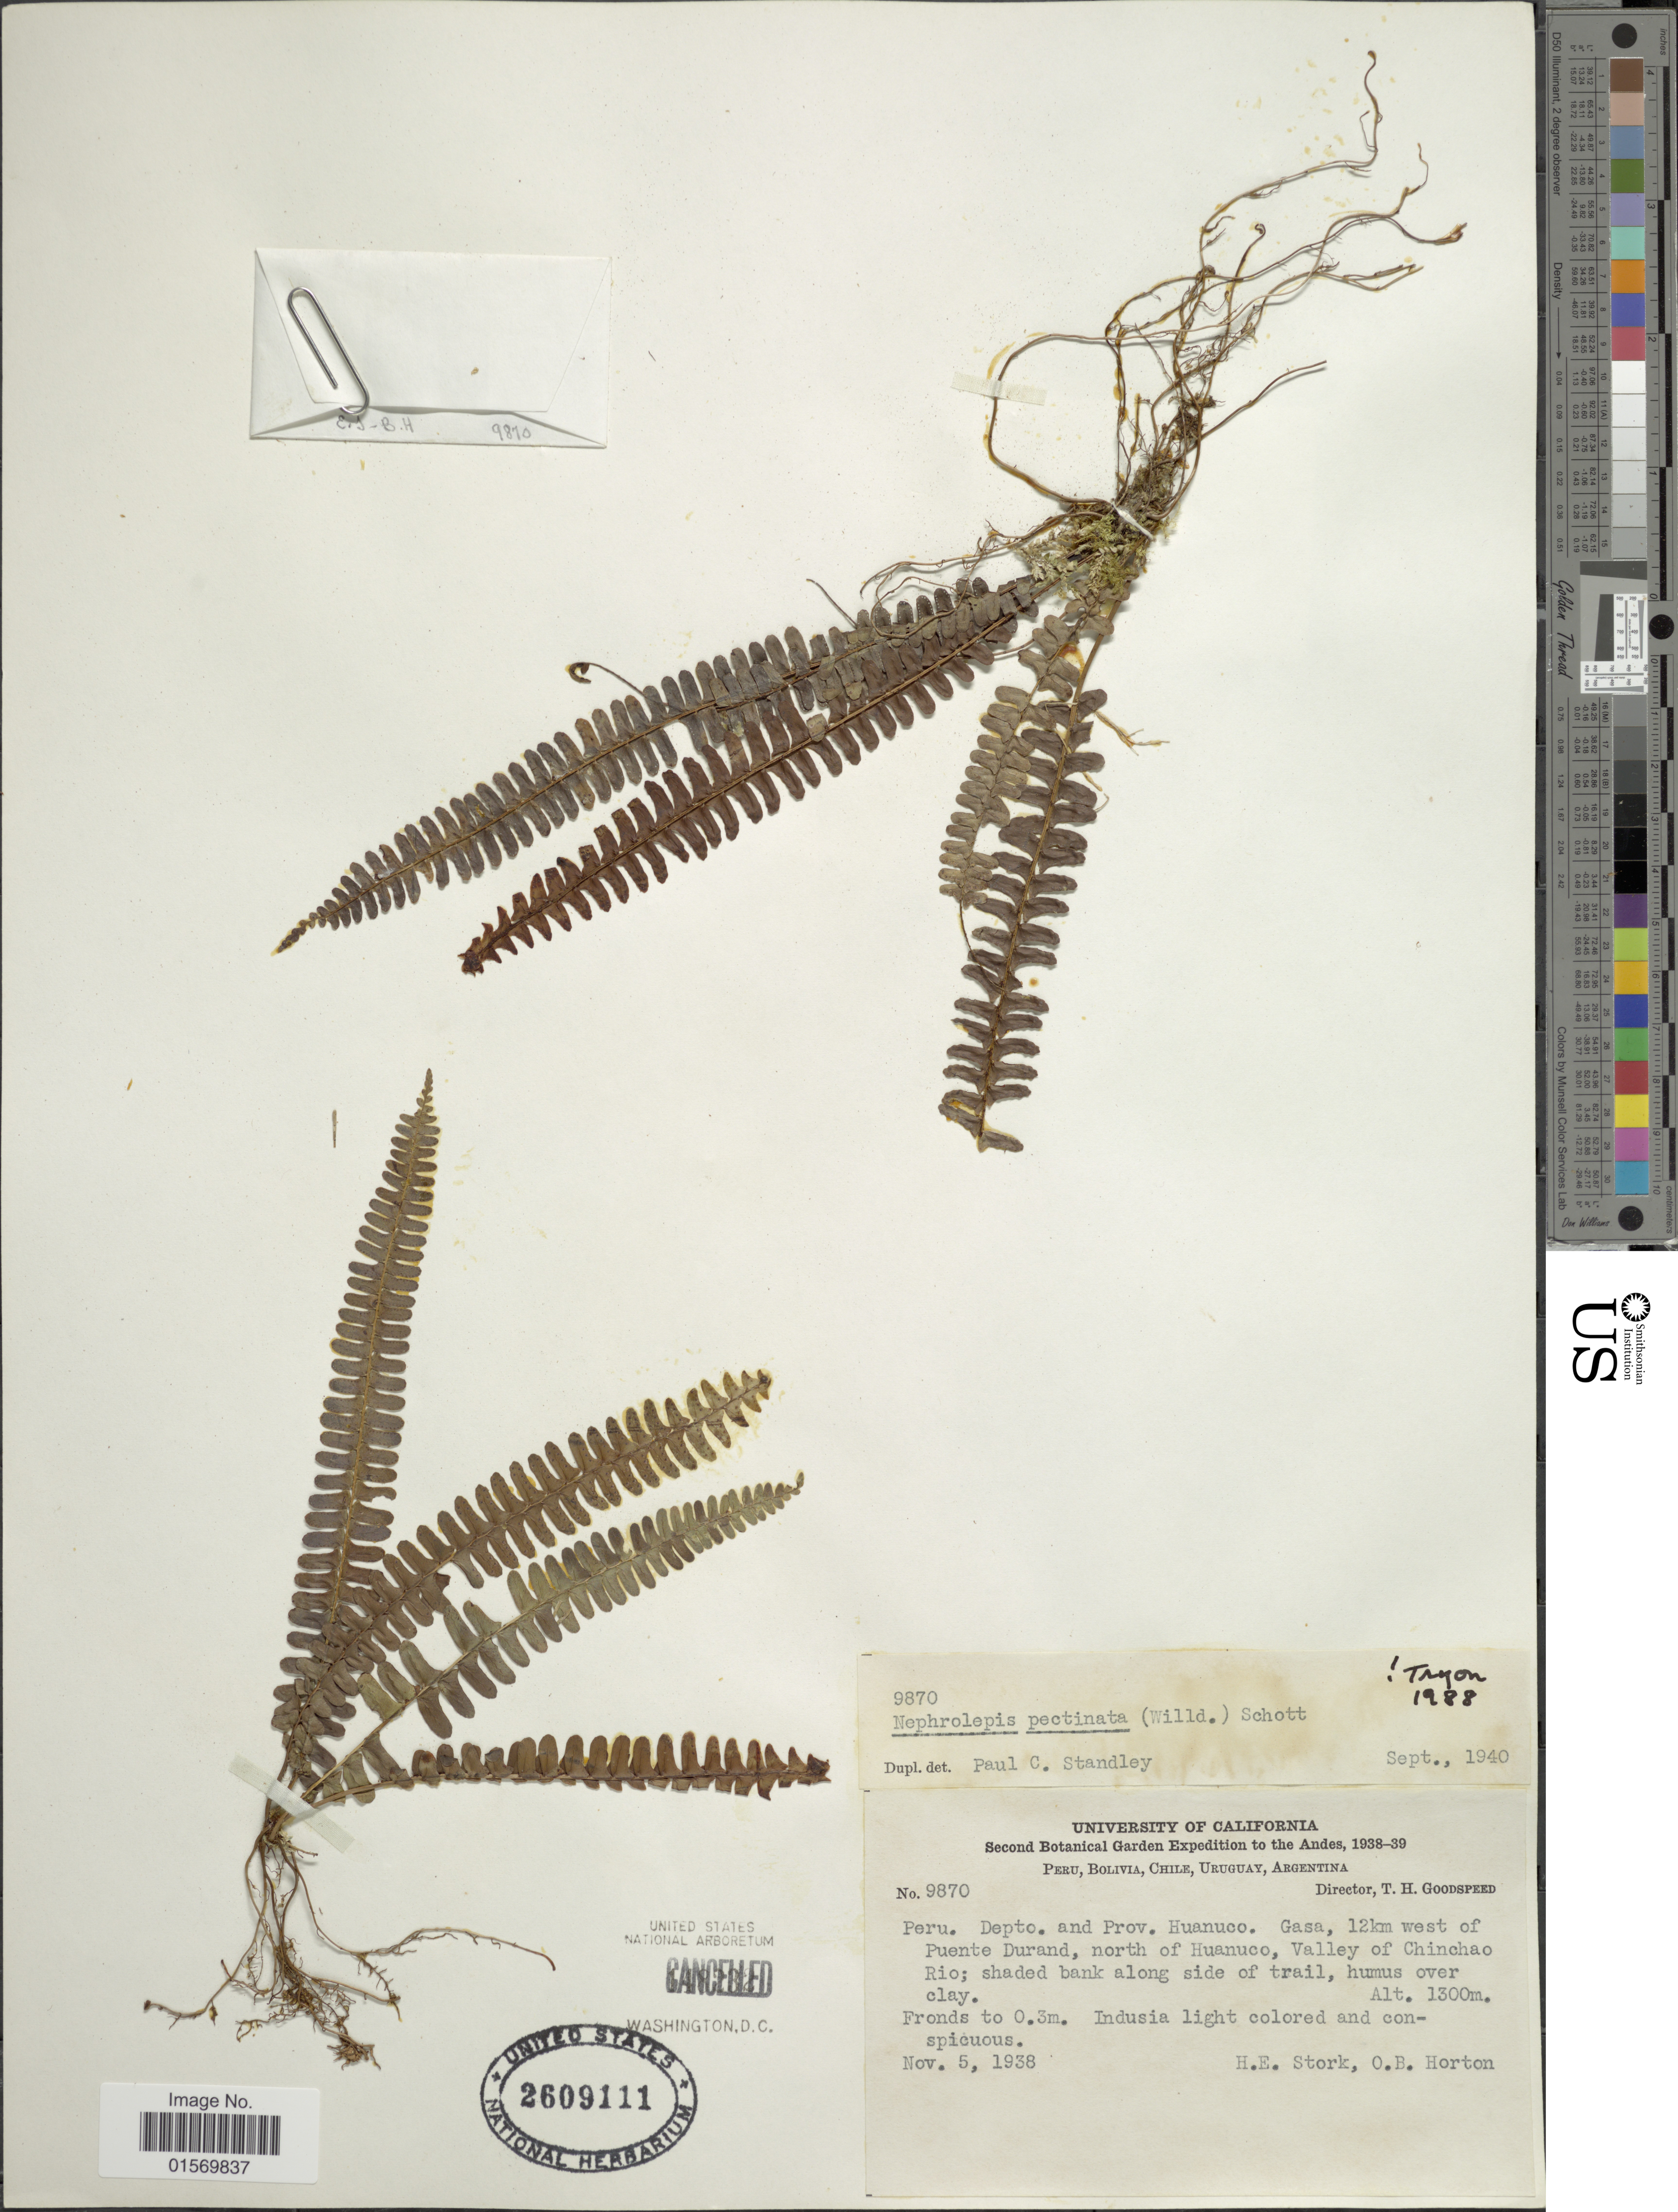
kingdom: Plantae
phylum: Tracheophyta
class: Polypodiopsida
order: Polypodiales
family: Nephrolepidaceae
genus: Nephrolepis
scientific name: Nephrolepis pectinata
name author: (Willd.) Schott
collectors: H. E. Stork & O. B. Horton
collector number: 9870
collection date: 1938-11-05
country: Peru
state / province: Huánuco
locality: Gasa, 12 km west of Puente Durand, north of Huanuco, Valley of Chinchao Rio, shaded bank along side of trail.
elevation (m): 1300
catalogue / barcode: US 2609111